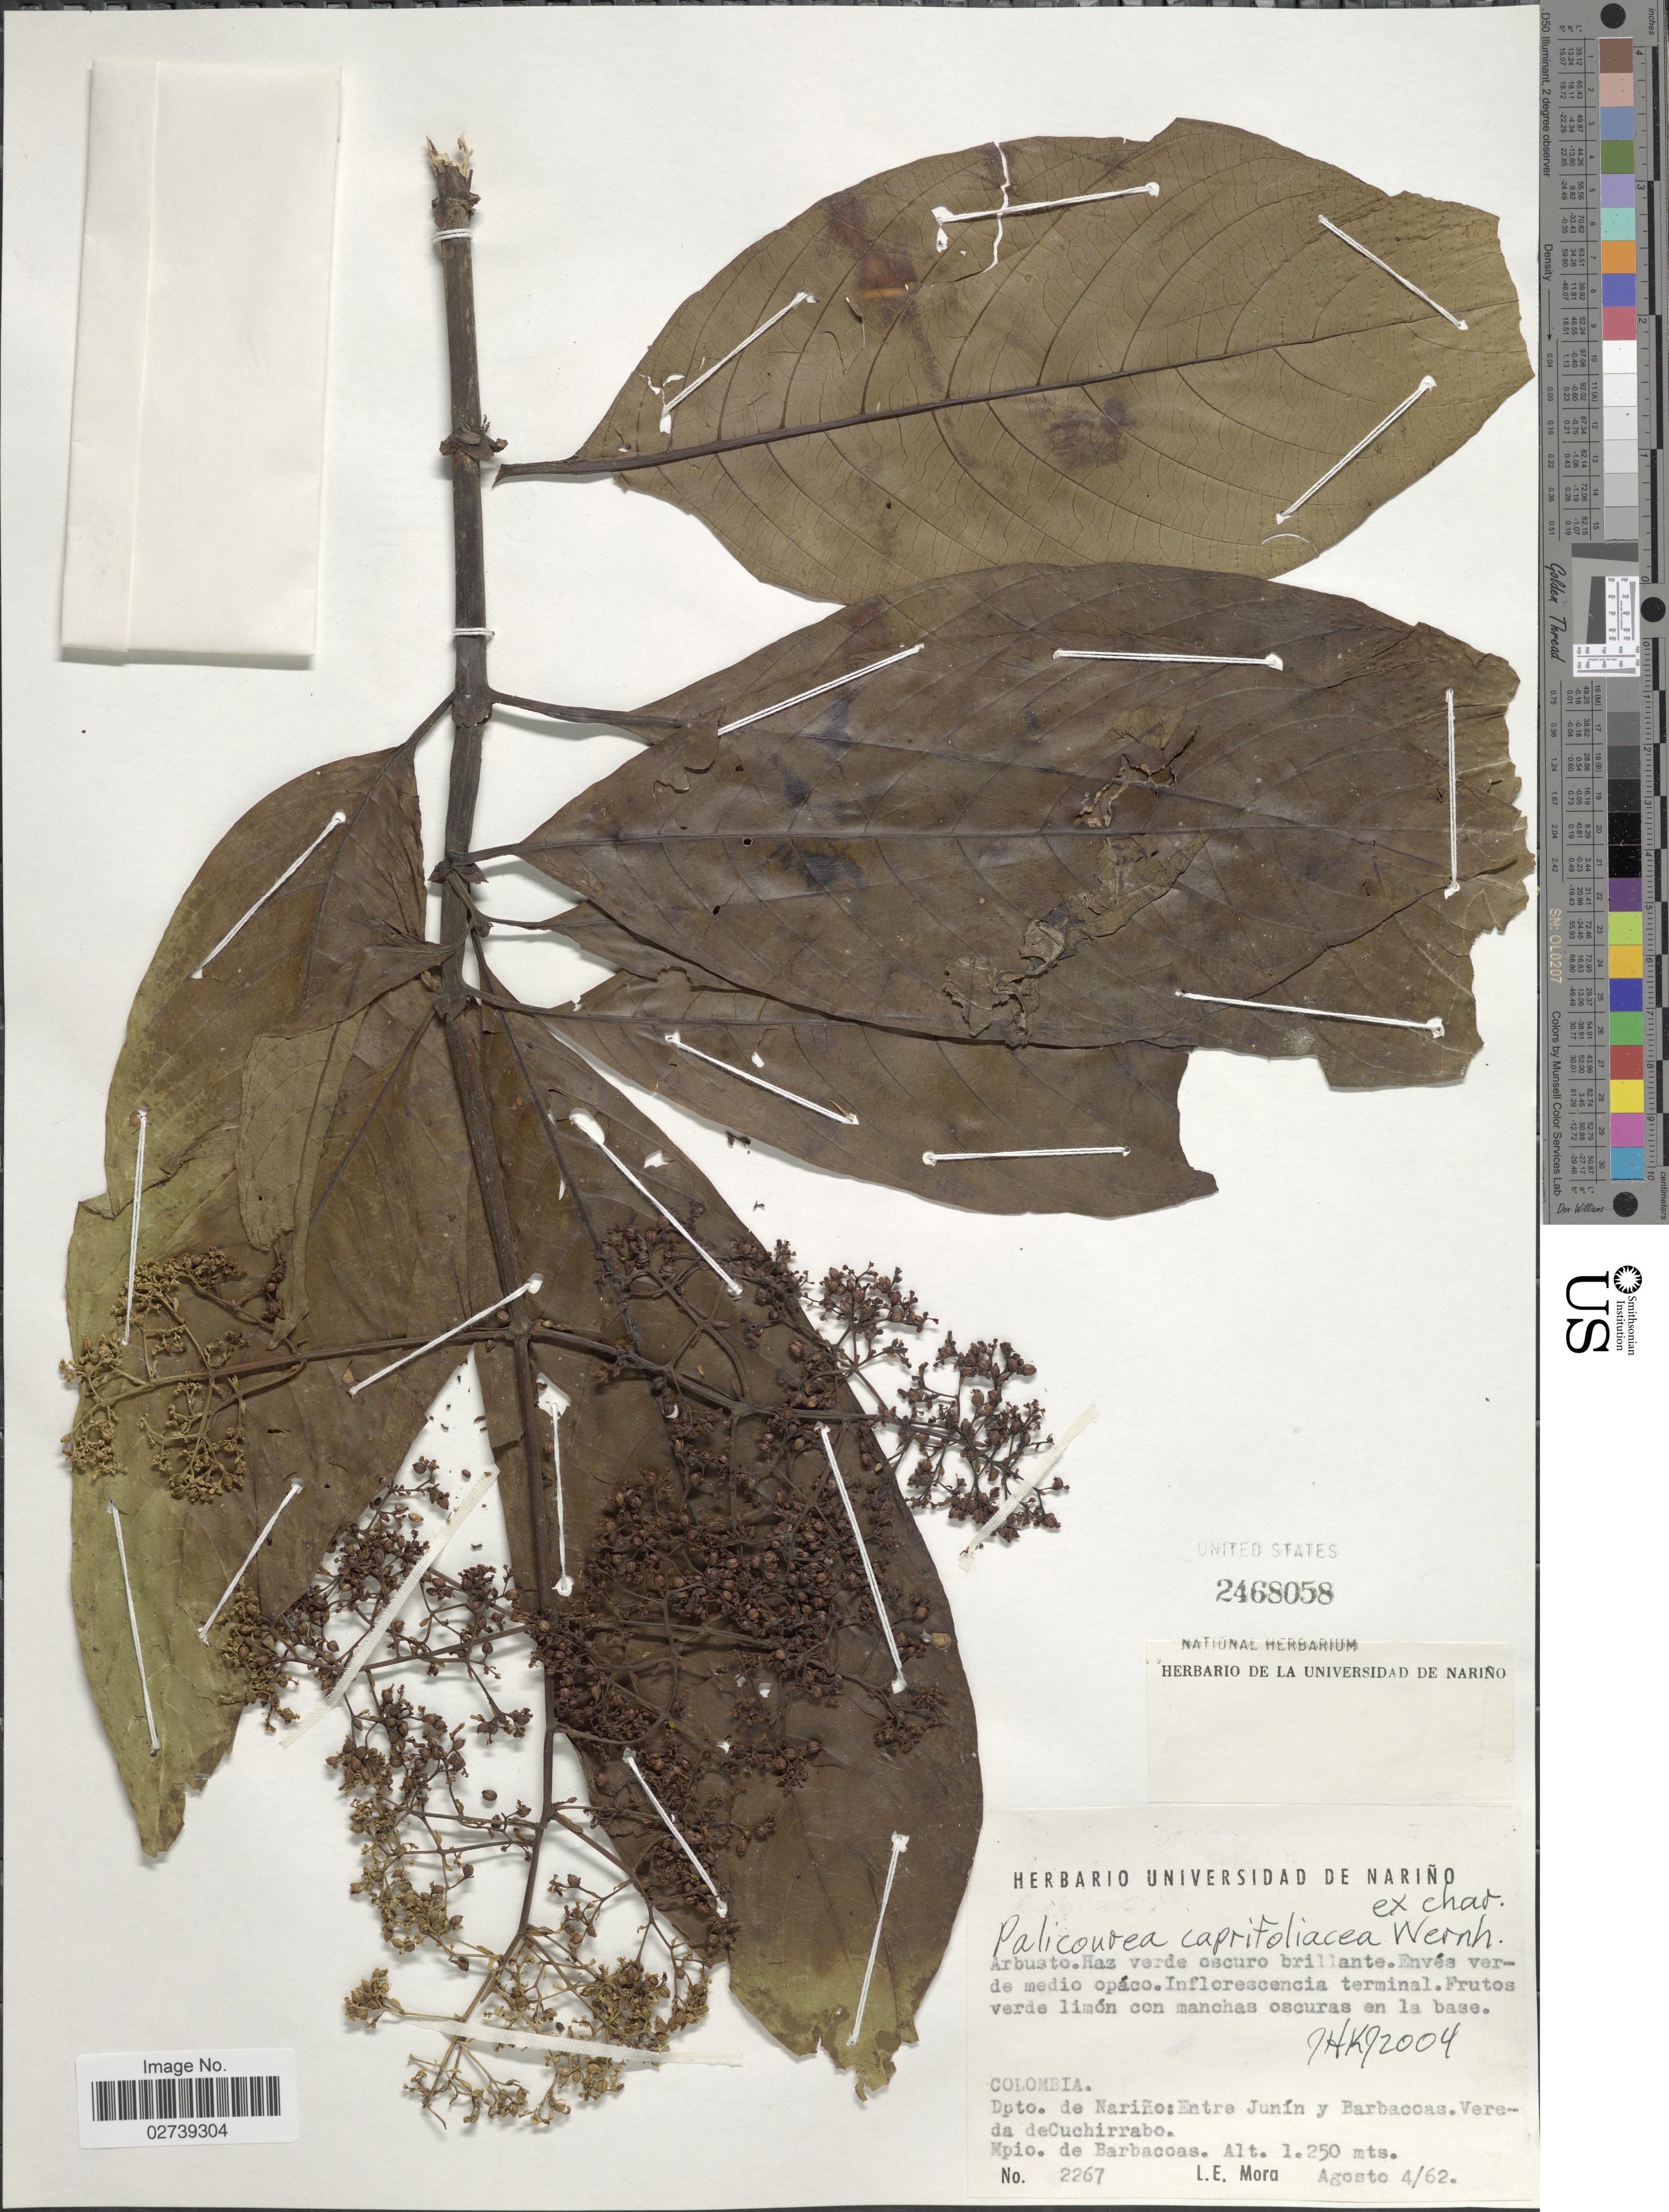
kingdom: Plantae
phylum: Tracheophyta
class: Magnoliopsida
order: Gentianales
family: Rubiaceae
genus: Palicourea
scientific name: Palicourea caprifoliacea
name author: Wernham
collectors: L. Mora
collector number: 2267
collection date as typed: Transcribed d/m/y: 4/8/62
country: Colombia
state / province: Nariño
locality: Entre Junin y Barbaccas, Vereda de Cuchirrabo, Mpio. de Barracas.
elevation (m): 1250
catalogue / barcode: US 2468058